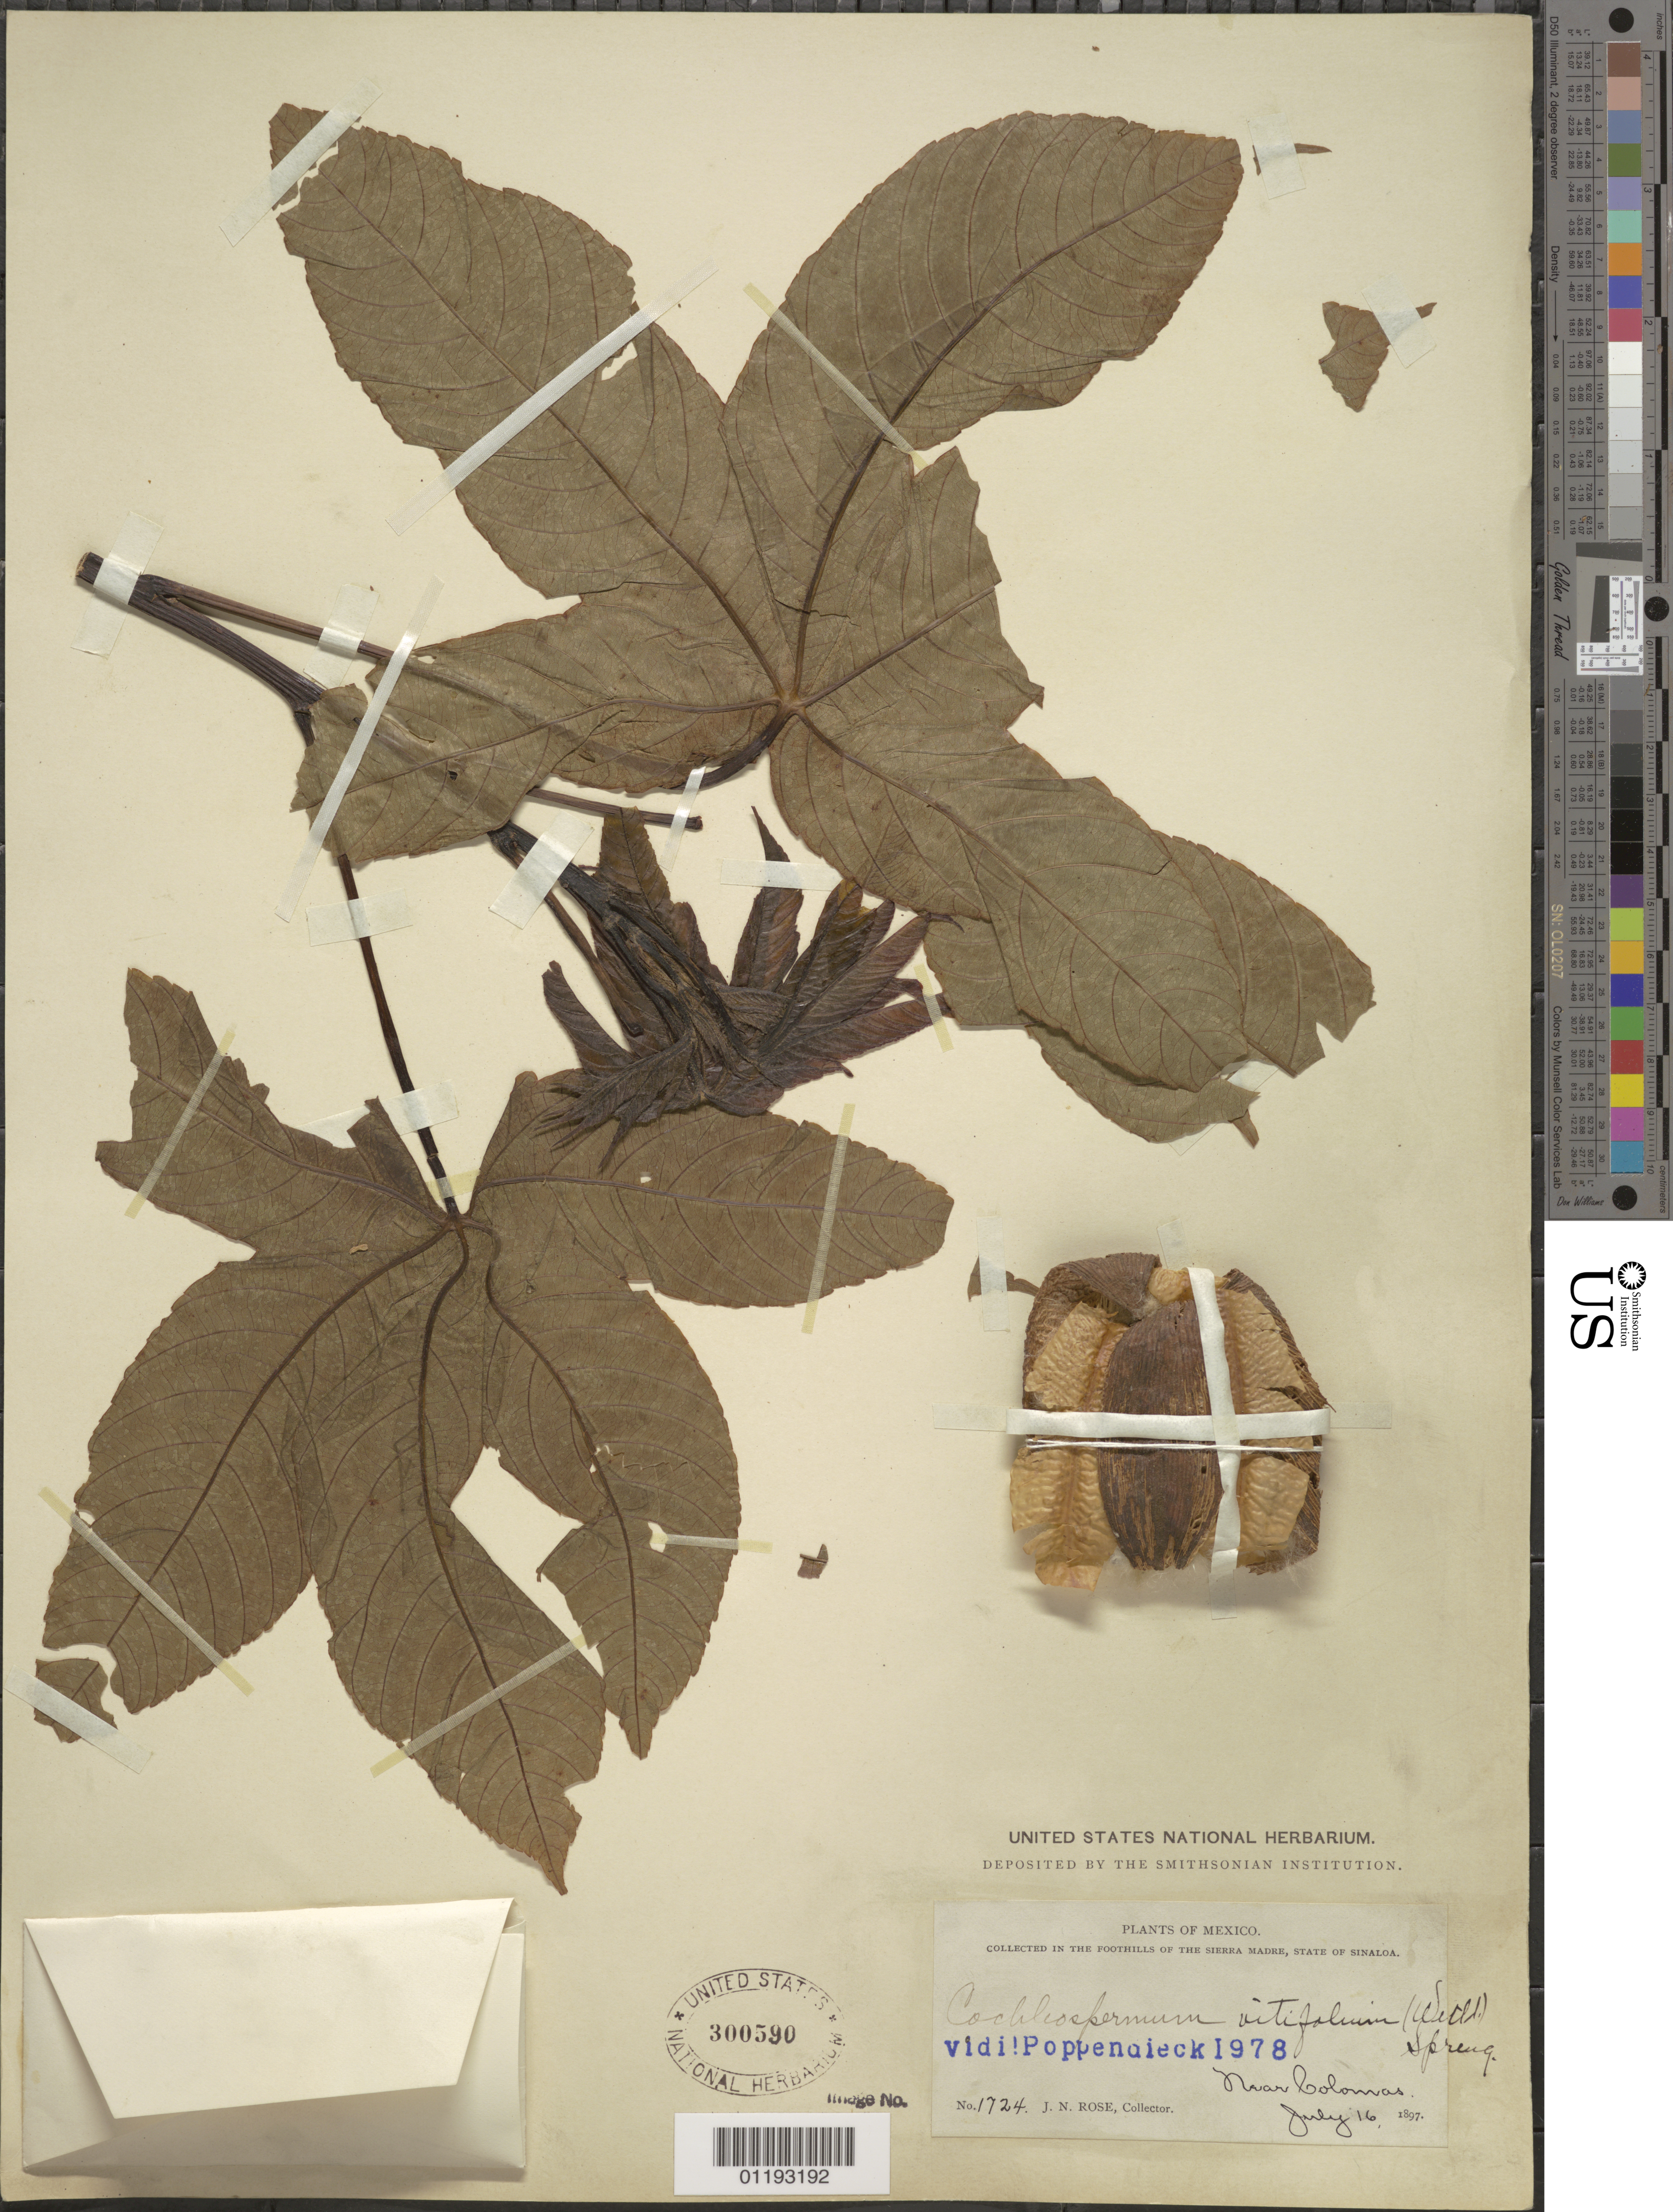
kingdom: Plantae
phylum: Tracheophyta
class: Magnoliopsida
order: Malvales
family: Cochlospermaceae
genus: Cochlospermum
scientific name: Cochlospermum vitifolium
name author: (Willd.) Spreng.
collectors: J. N. Rose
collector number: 1724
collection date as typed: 16 Jul 1897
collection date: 1897-07-16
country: Mexico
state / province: Sinaloa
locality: Near Colomas in the foothills of the Sierra Madre, State of Sinaloa.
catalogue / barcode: US 300590